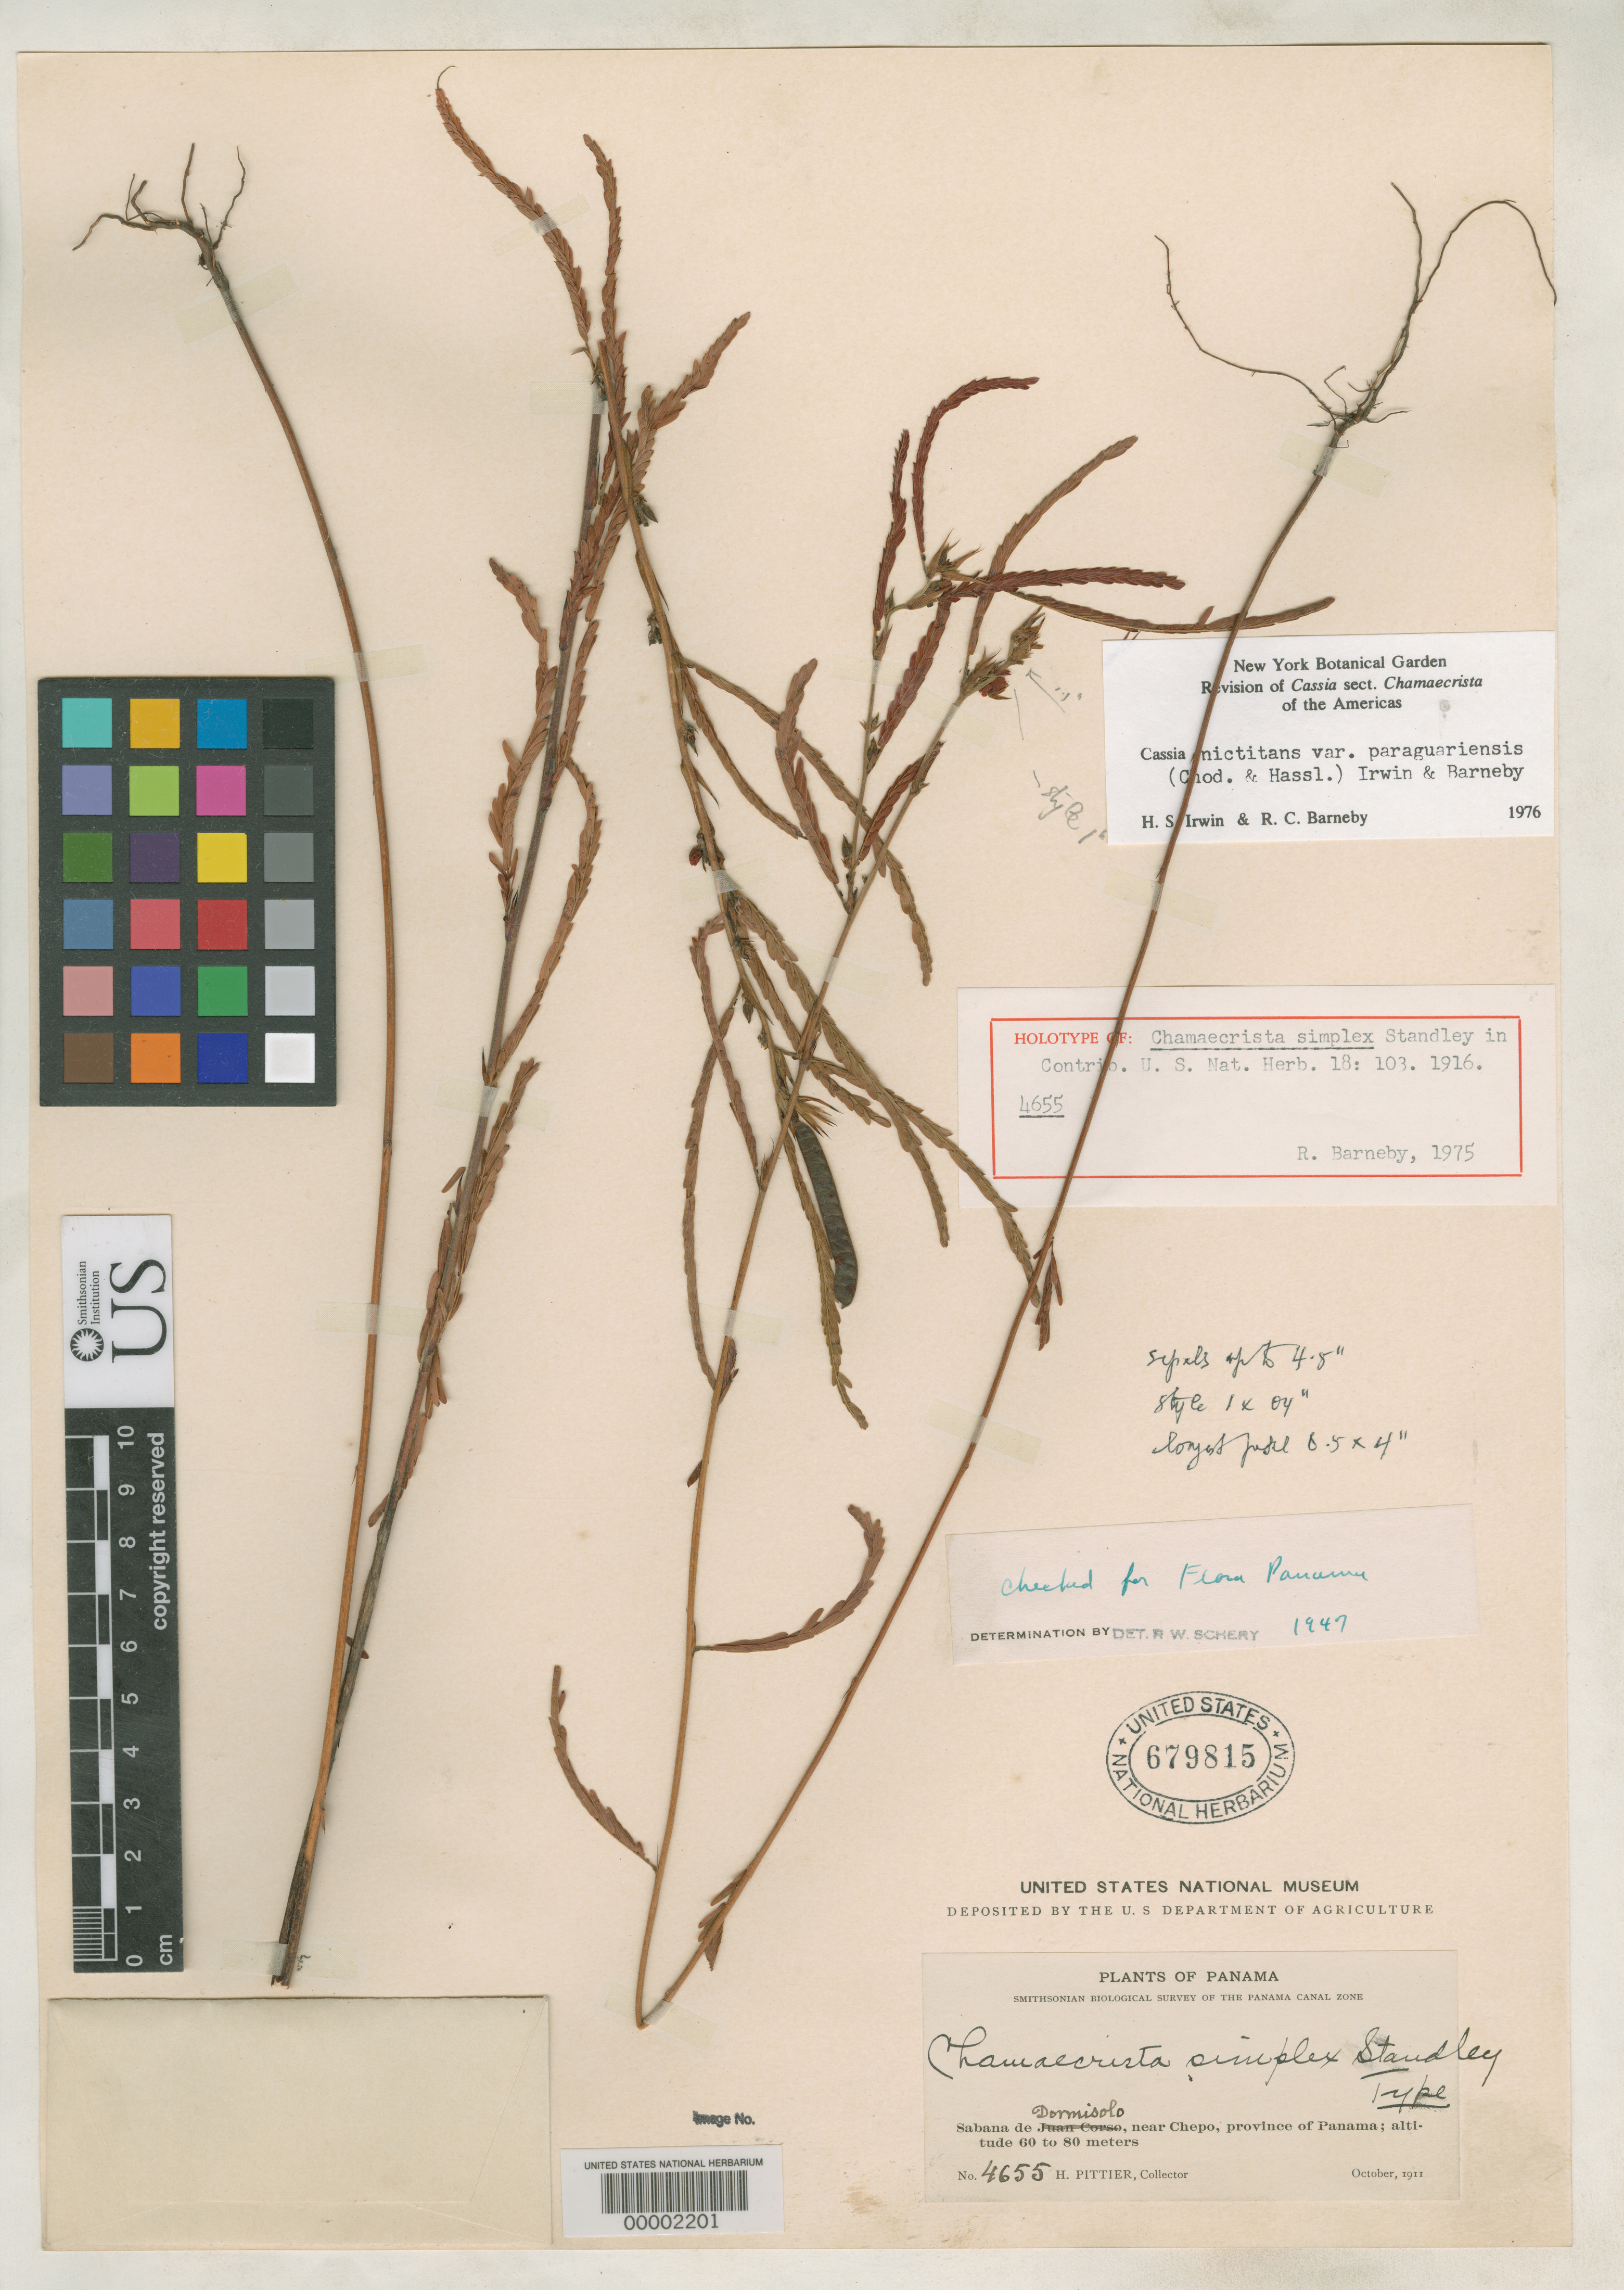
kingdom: Plantae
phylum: Tracheophyta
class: Magnoliopsida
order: Fabales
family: Fabaceae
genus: Chamaecrista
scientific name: Chamaecrista simplex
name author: Standl.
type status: Holotype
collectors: H. F. Pittier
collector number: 4655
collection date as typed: Oct 1911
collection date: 1911-10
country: Panama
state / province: Panamá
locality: Sabana de Dormisolo, near Chepo.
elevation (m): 60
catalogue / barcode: US 679815